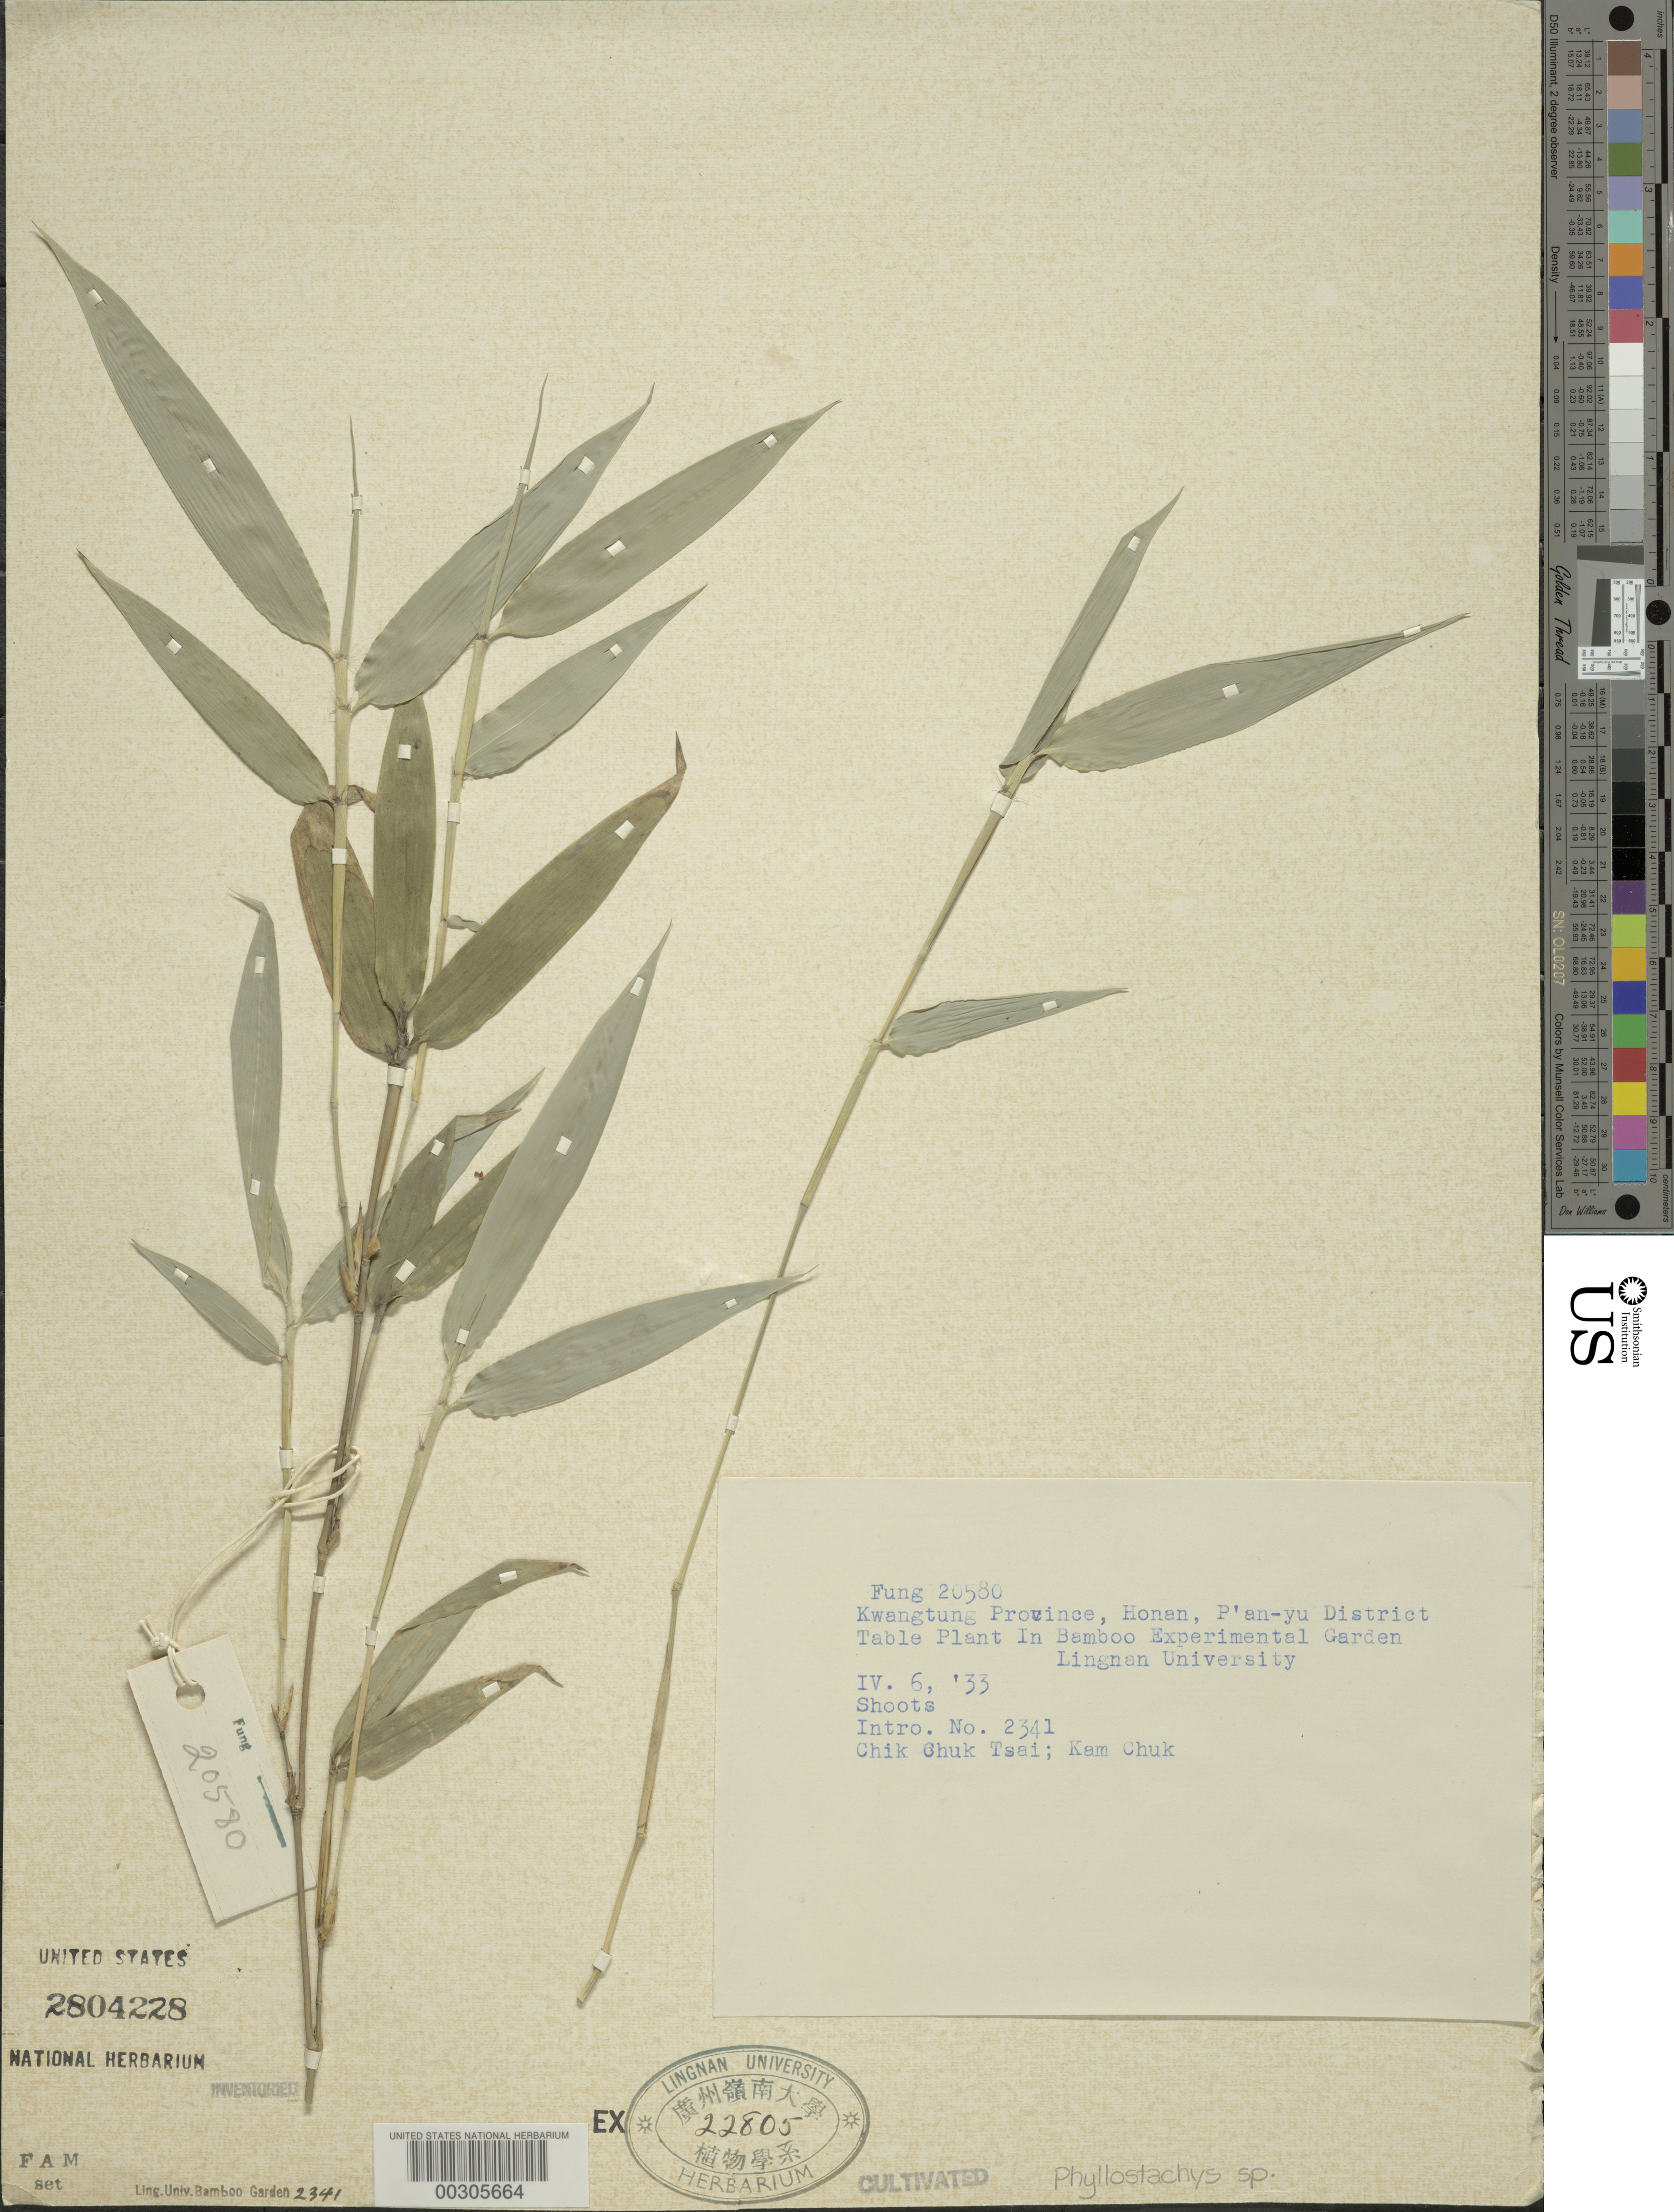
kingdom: Plantae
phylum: Tracheophyta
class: Liliopsida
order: Poales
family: Poaceae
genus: Phyllostachys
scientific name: Phyllostachys sp.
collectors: H. L. Fung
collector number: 20580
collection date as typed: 06 Apr 1933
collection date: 1933-04-06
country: China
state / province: Guangdong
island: Honam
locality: P'an-yu, Lingnan University Bamboo Garden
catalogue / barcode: US 2804228